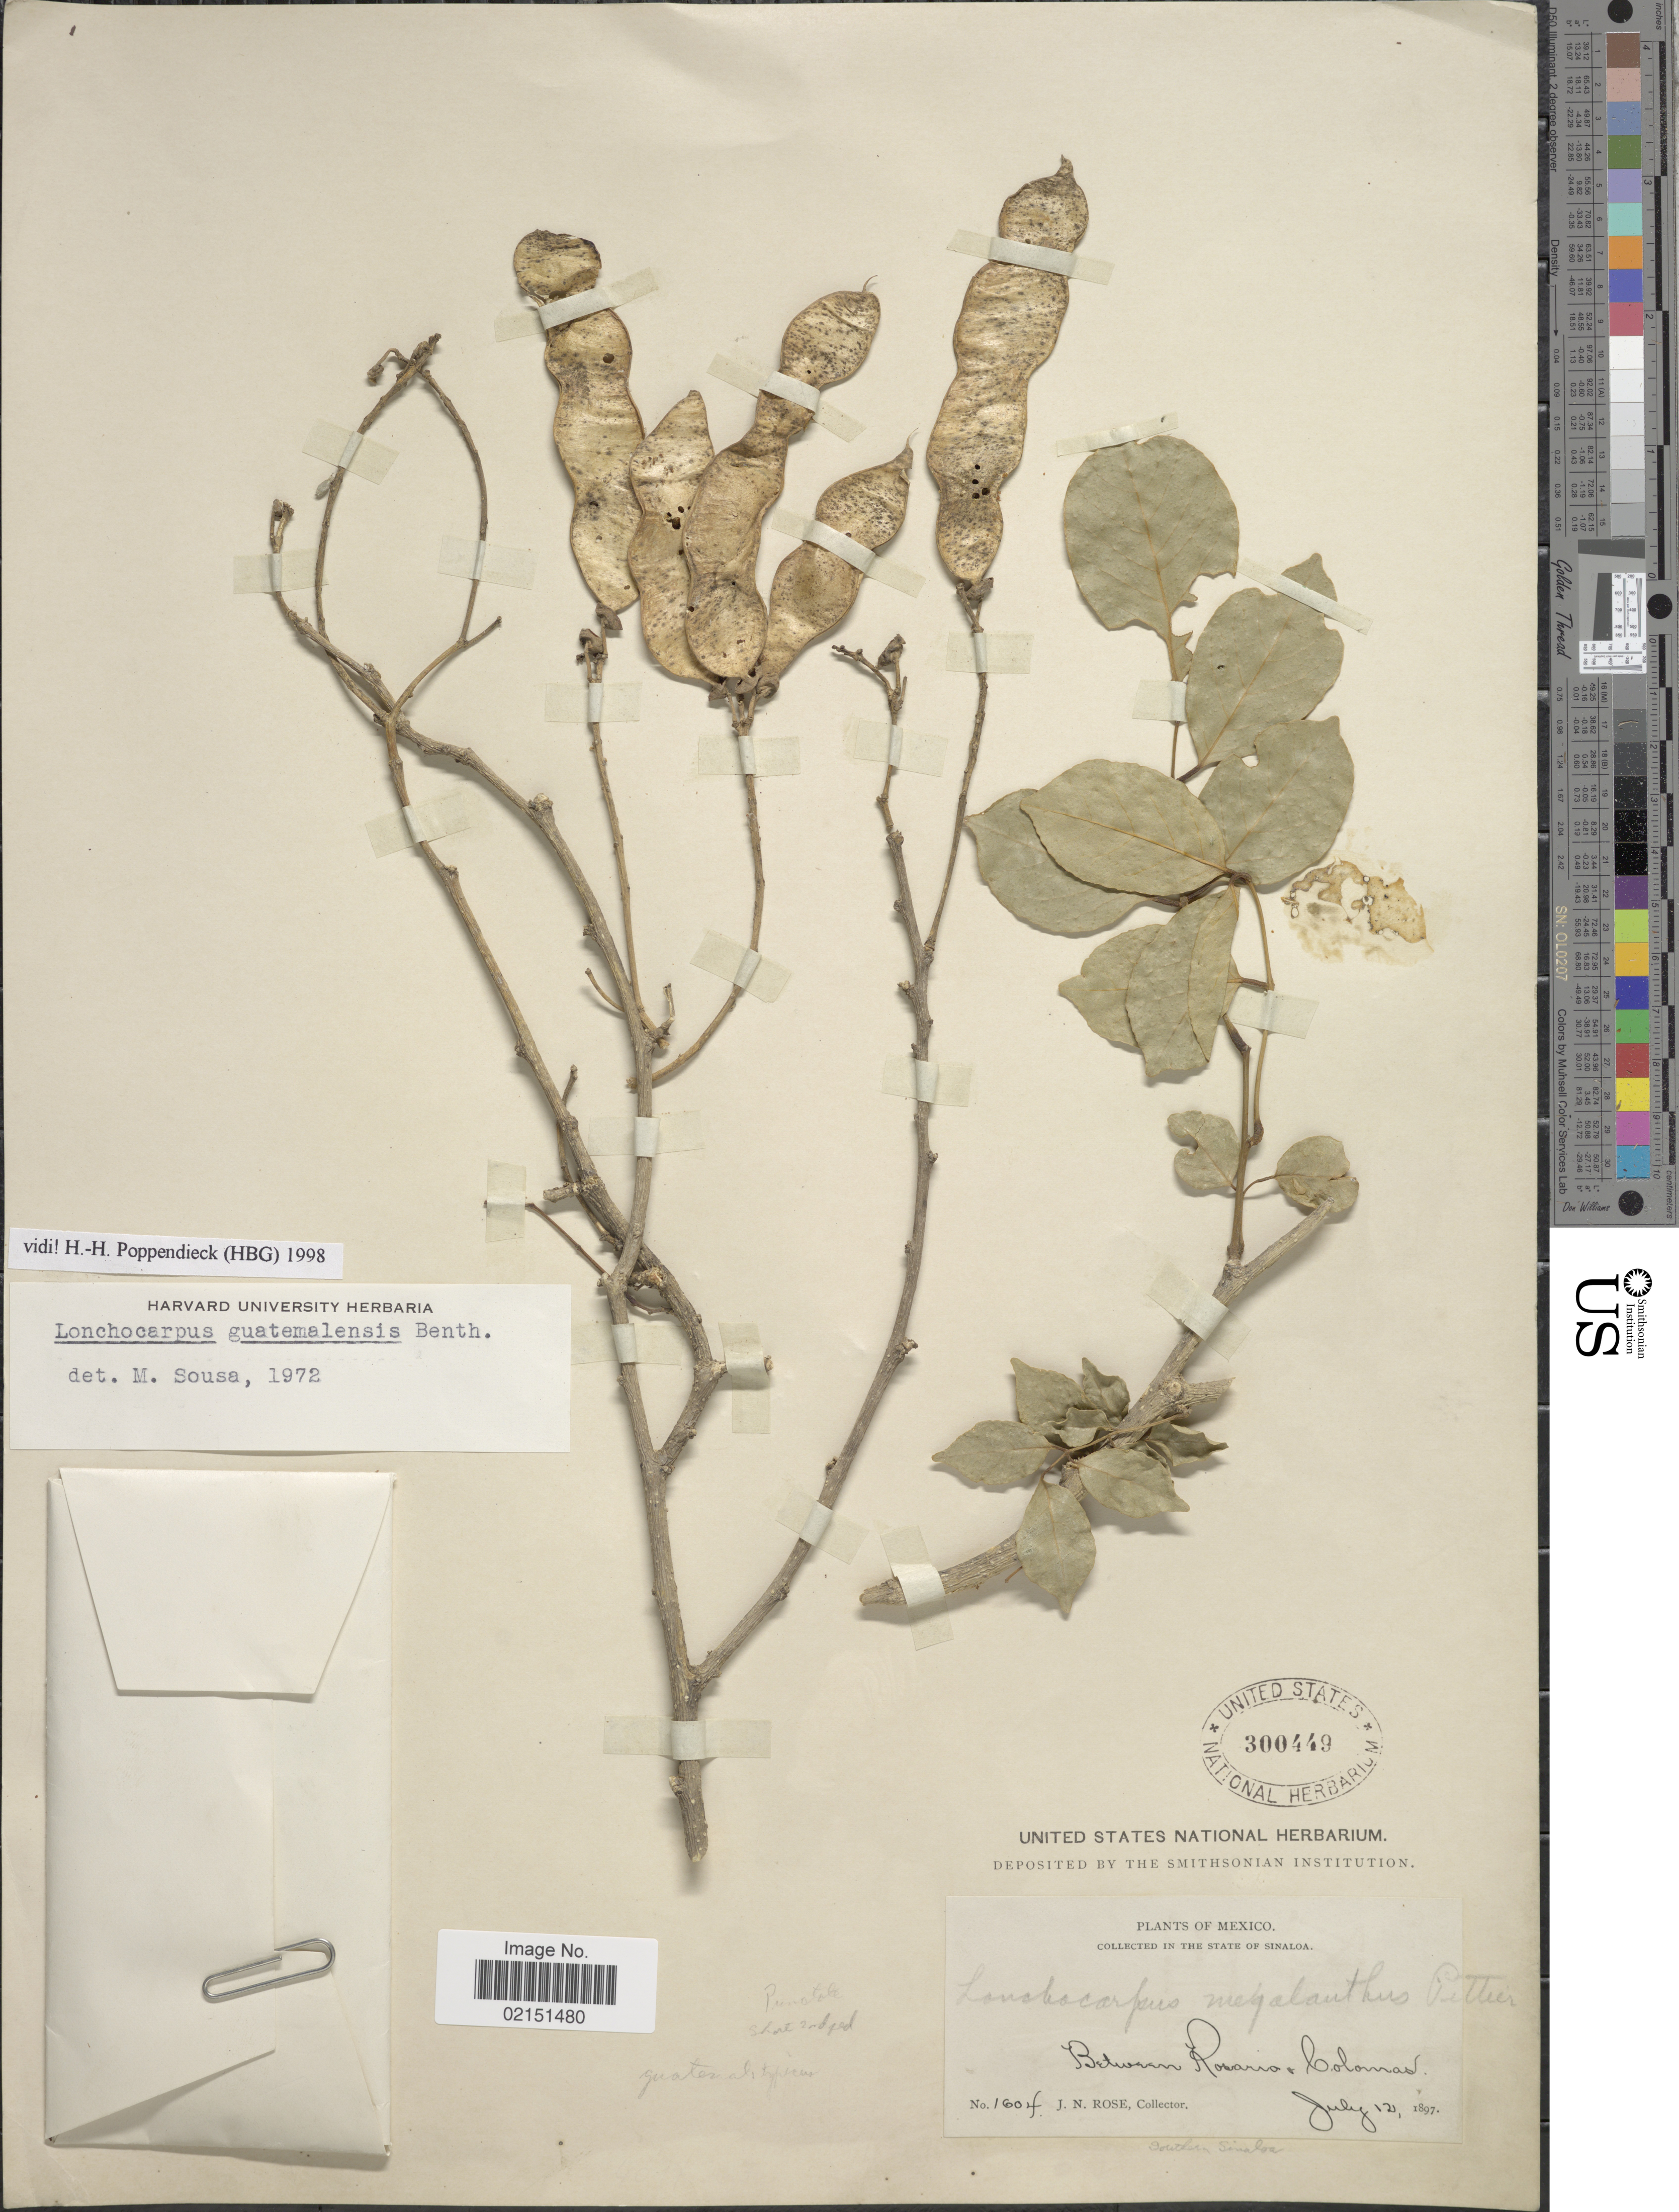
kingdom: Plantae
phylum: Tracheophyta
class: Magnoliopsida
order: Fabales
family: Fabaceae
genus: Lonchocarpus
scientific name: Lonchocarpus guatemalensis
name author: Benth.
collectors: J. N. Rose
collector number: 1604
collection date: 1897-07-12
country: Mexico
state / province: Sinaloa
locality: In the State of Sinaloa. Between Rosario & Colomas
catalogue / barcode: US 300449